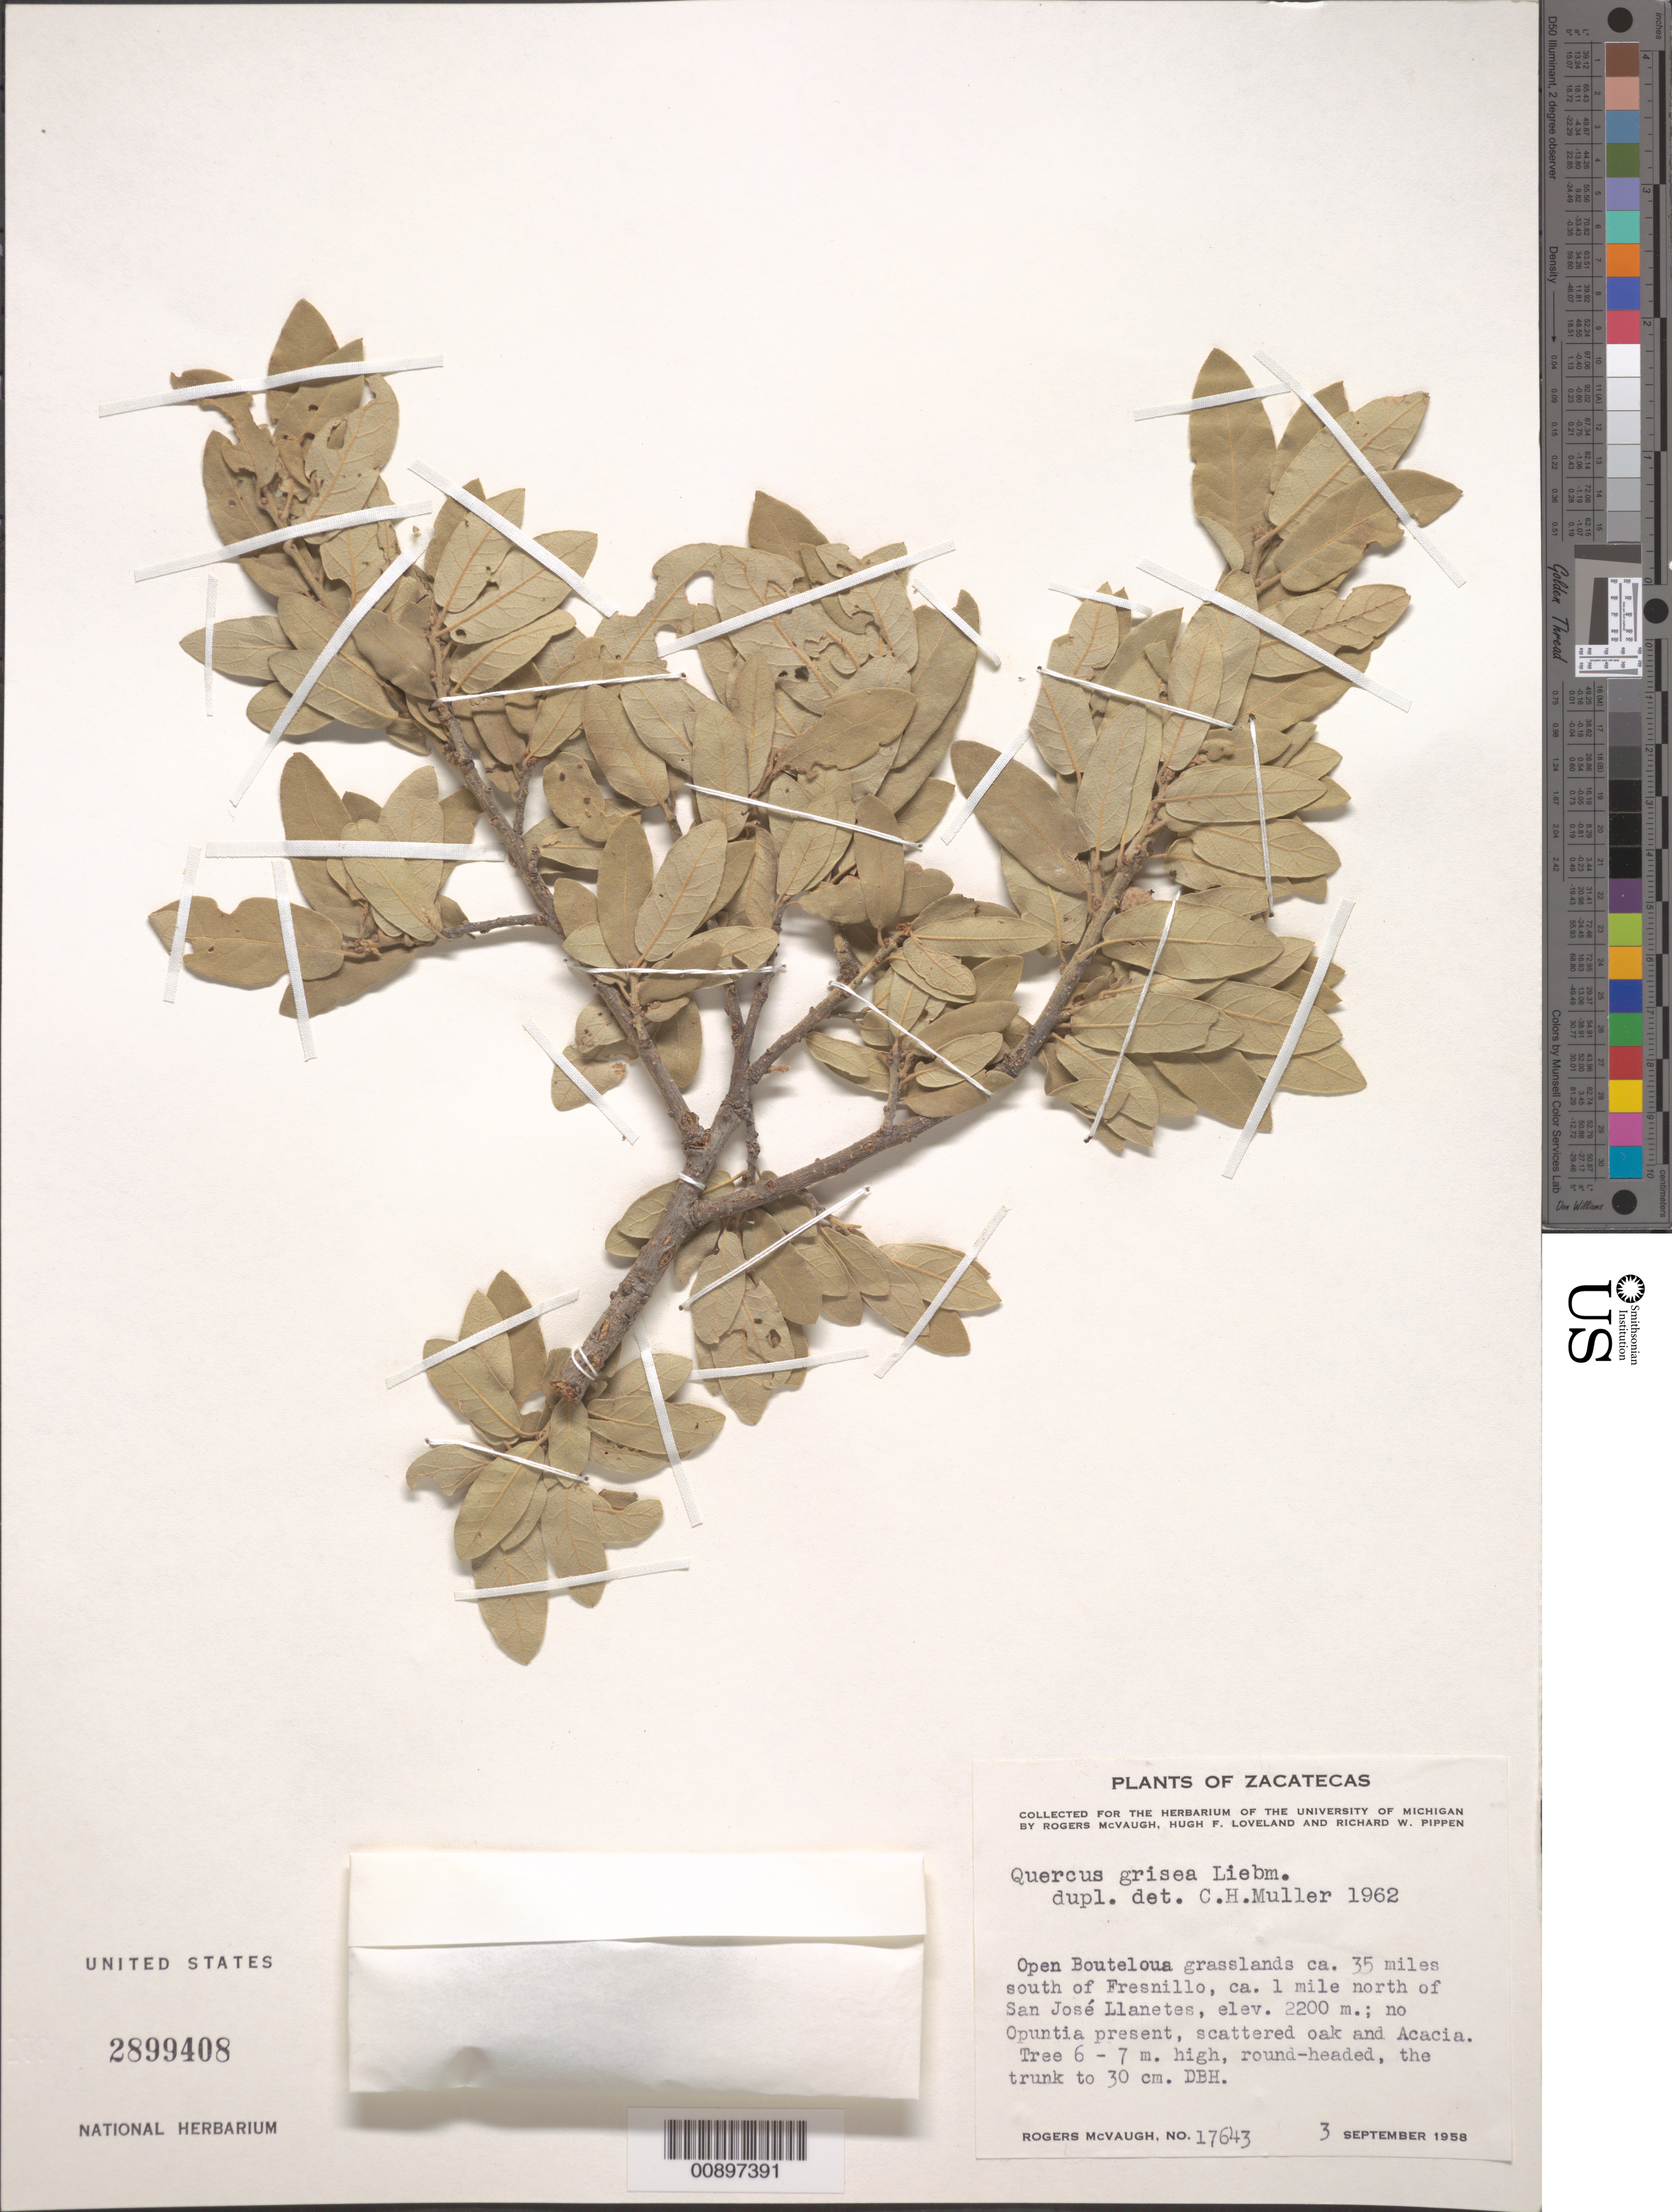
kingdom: Plantae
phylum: Tracheophyta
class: Magnoliopsida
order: Fagales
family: Fagaceae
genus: Quercus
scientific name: Quercus grisea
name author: Liebm.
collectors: R. McVaugh, H. Loveland & R. W. Pippen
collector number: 17643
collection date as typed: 03 Sep 1958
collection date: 1958-09-03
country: Mexico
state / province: Zacatecas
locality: ca. 35 miles south of Fresnillo, ca. 1 mile north of San José Llanetes.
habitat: Open Bouteloua grasslands. Opuntia present, scattered oak and Acacia.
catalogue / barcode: US 2899408